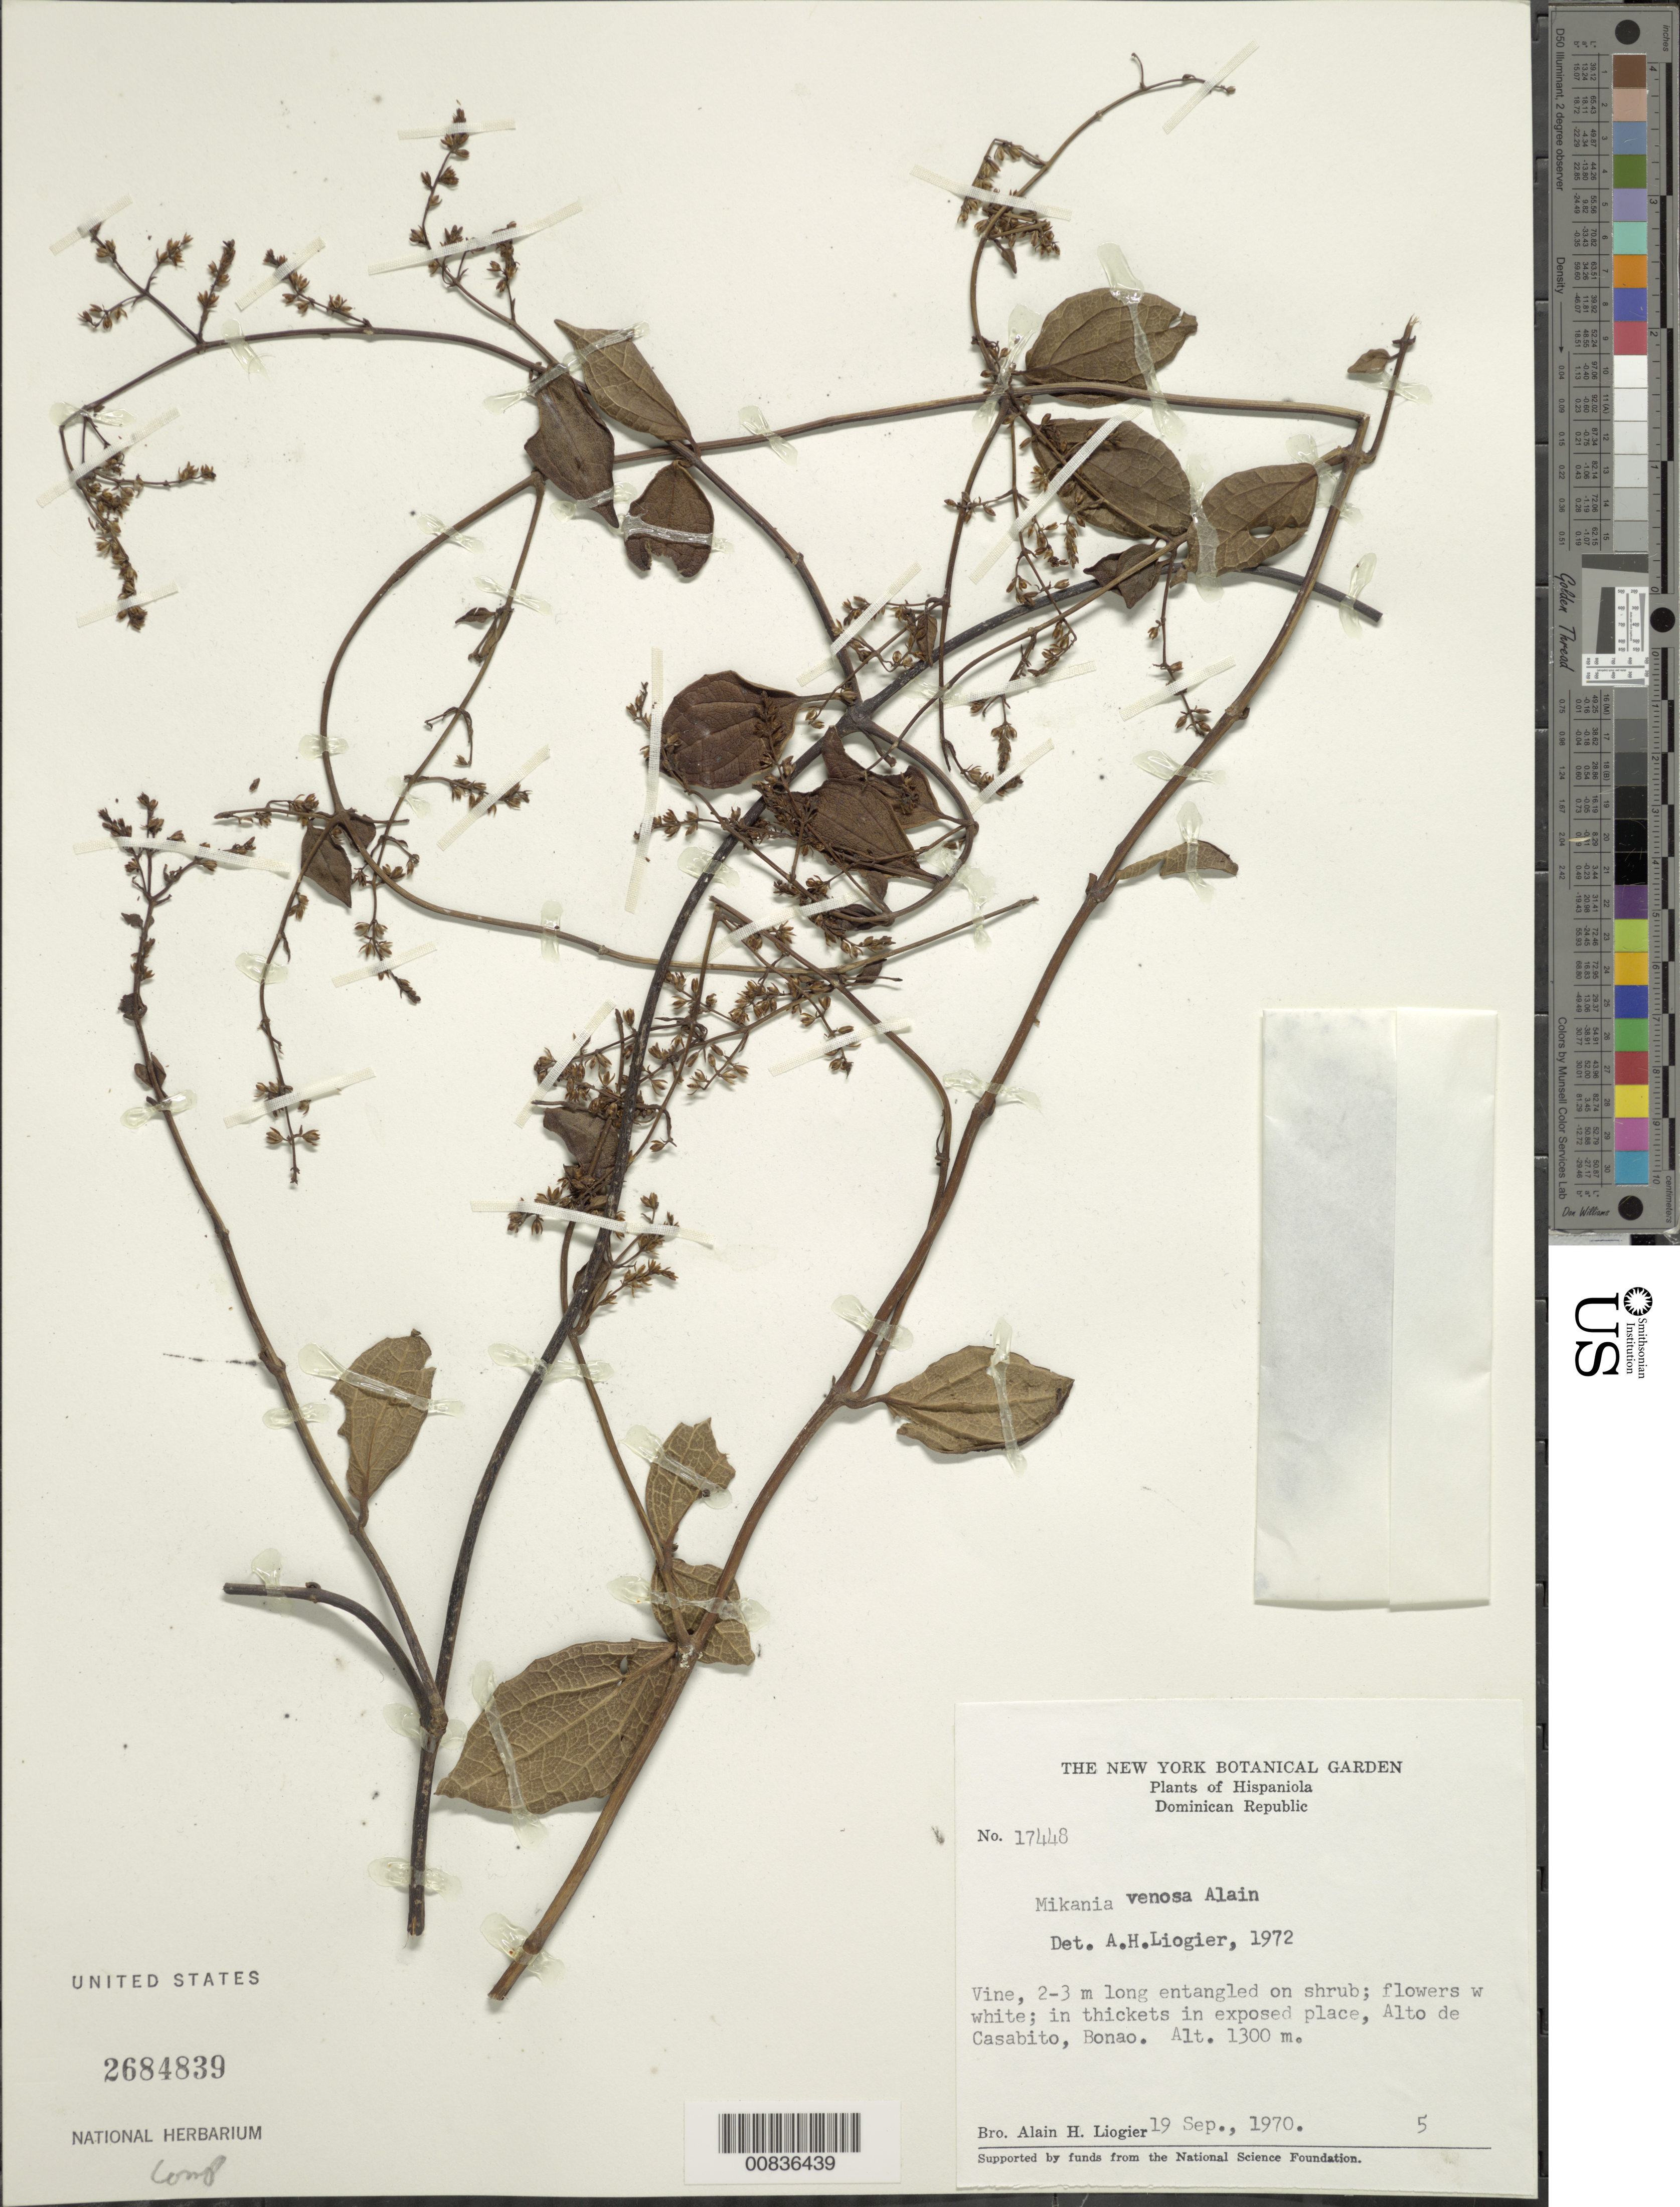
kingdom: Plantae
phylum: Tracheophyta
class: Magnoliopsida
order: Asterales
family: Asteraceae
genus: Mikania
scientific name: Mikania venosa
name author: Alain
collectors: A. H. Liogier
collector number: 17448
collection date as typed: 19 Sep 1970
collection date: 1970-09-19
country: Dominican Republic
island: Hispaniola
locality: Alto de Casabito, Bonao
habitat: Entangled on shrub in thickets in exposed places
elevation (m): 11300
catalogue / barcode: US 2684839